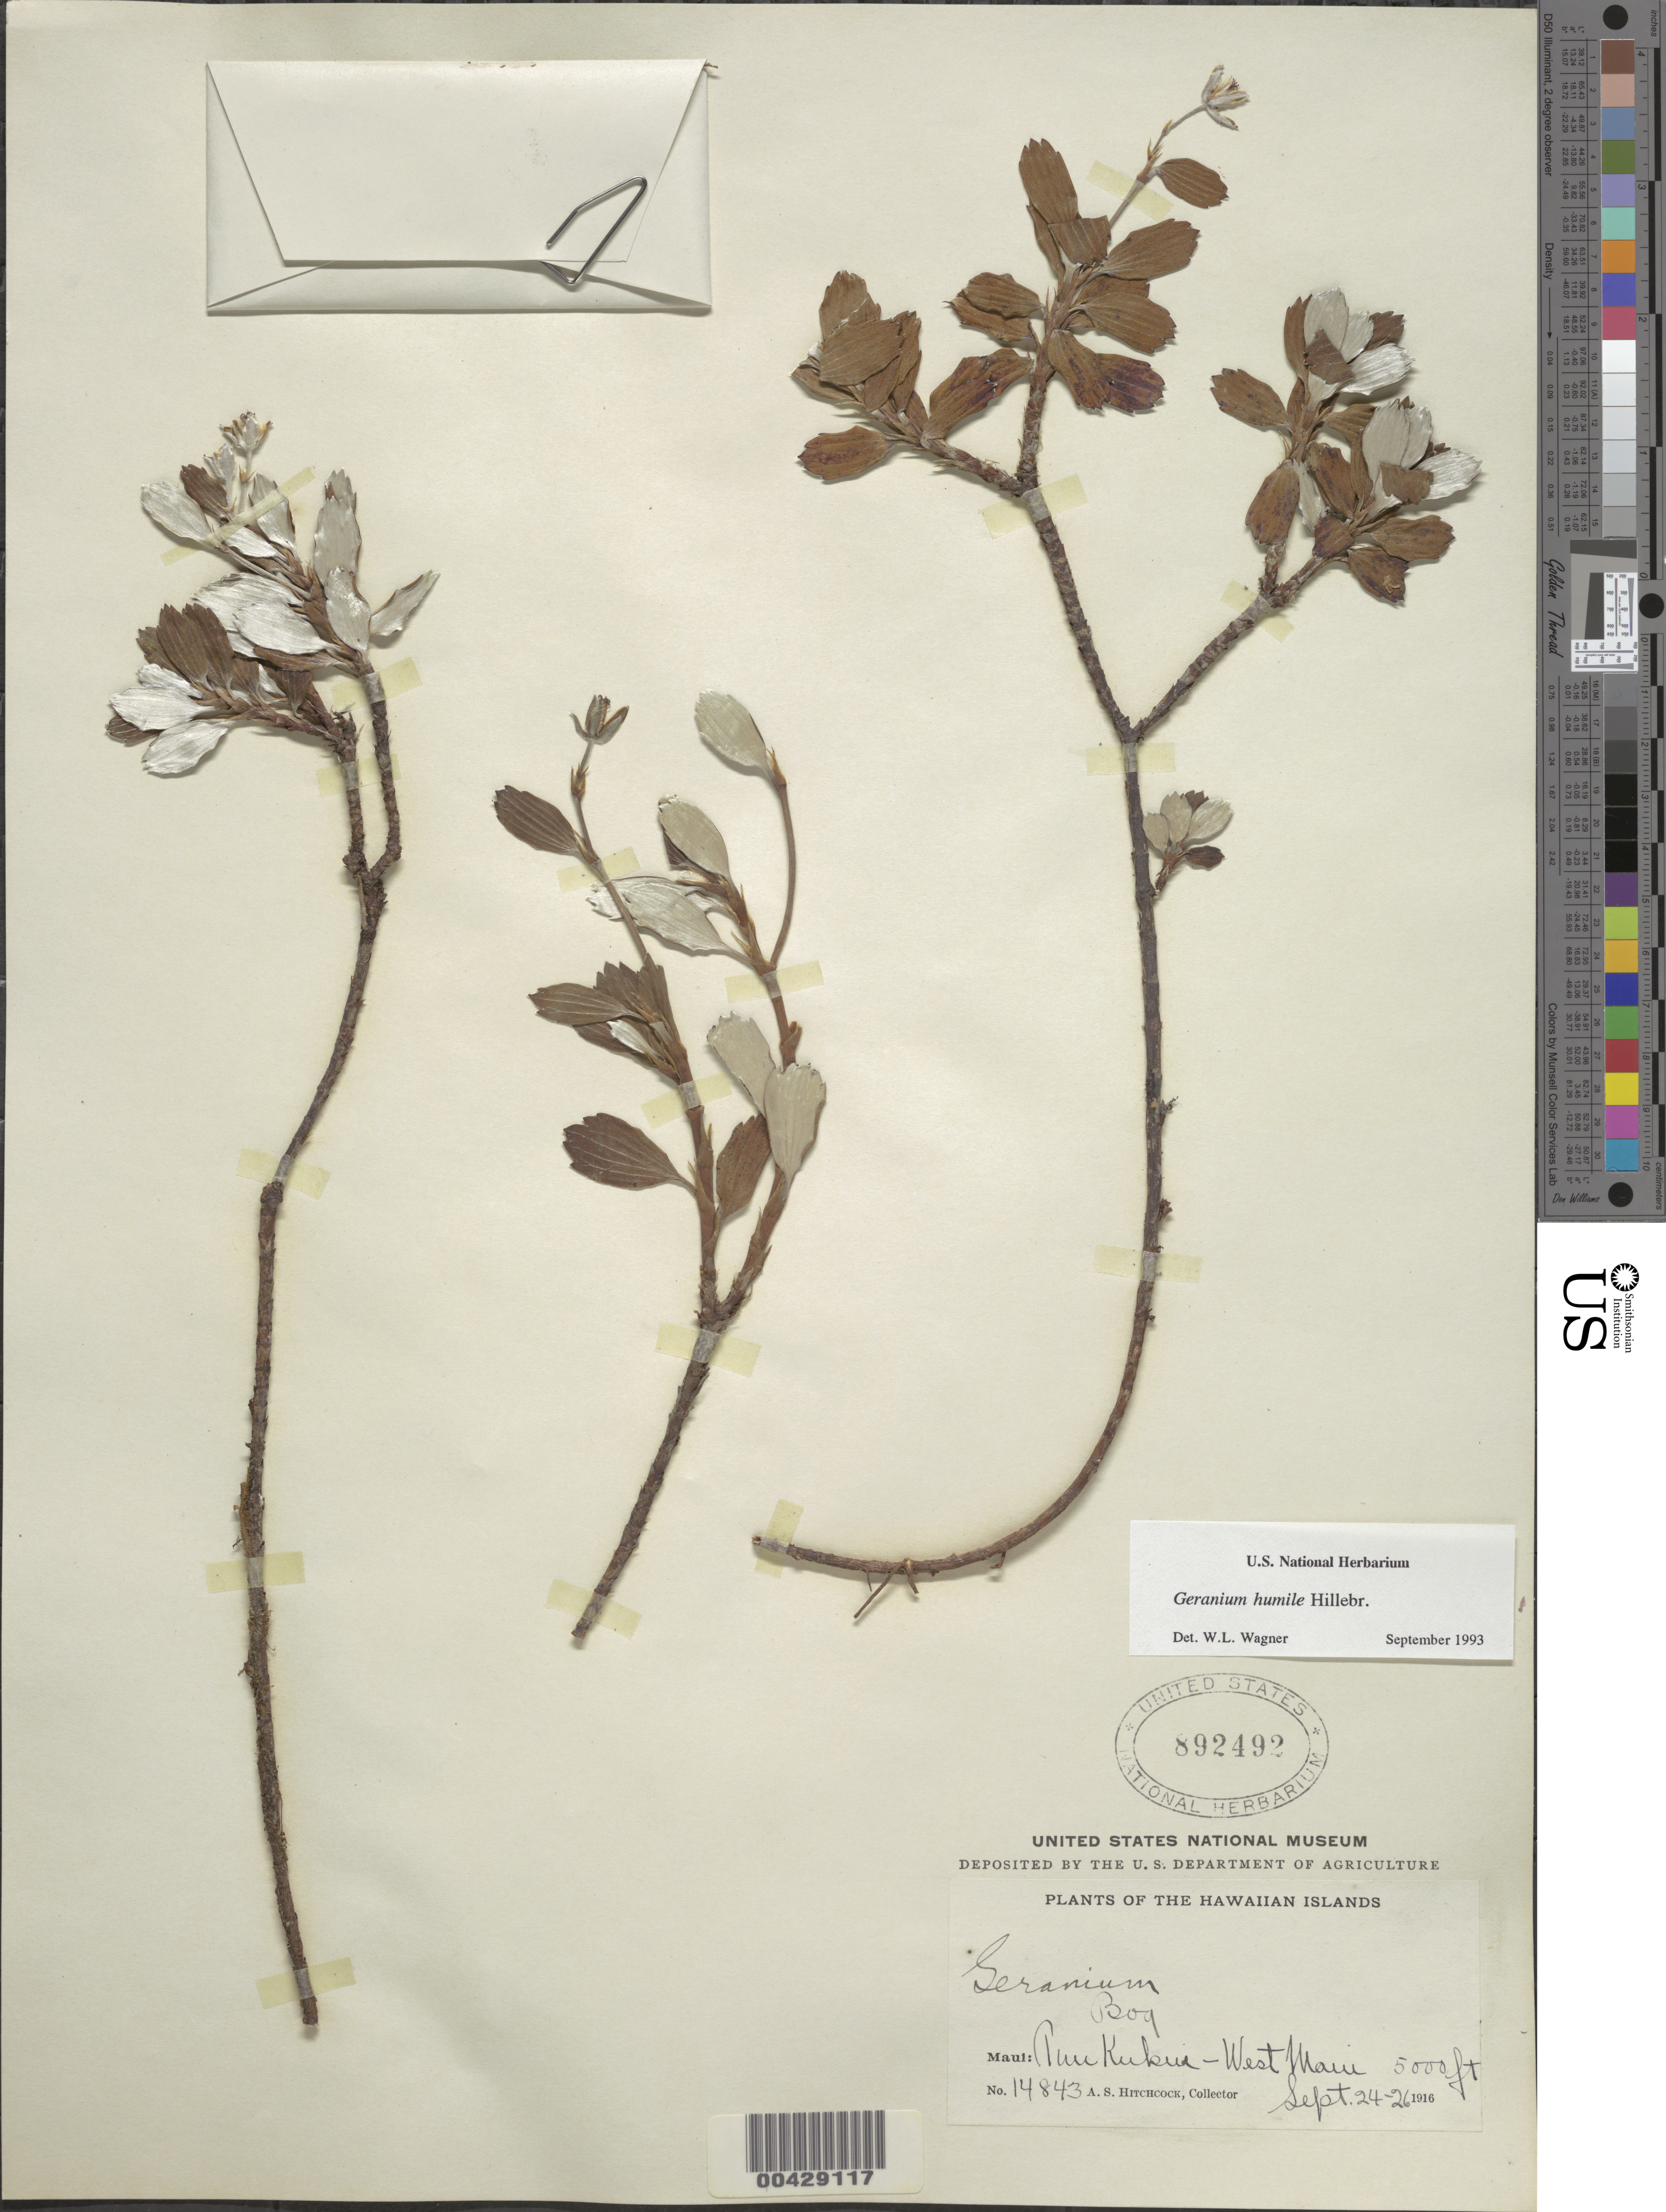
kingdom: Plantae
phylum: Tracheophyta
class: Magnoliopsida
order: Geraniales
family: Geraniaceae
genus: Geranium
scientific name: Geranium humile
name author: Hillebr.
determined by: Wagner, W. L., (BOT), Smithsonian Institution - National Museum of Natural History (UNITED STATES)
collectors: A. S. Hitchcock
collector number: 14843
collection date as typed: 24 Sep 1916 to 26 Sep 1916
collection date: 1916-09-24/1916-09-26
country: United States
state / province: Hawaii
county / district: Maui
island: Maui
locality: Puu Kukui, W Maui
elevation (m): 1524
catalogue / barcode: US 892492